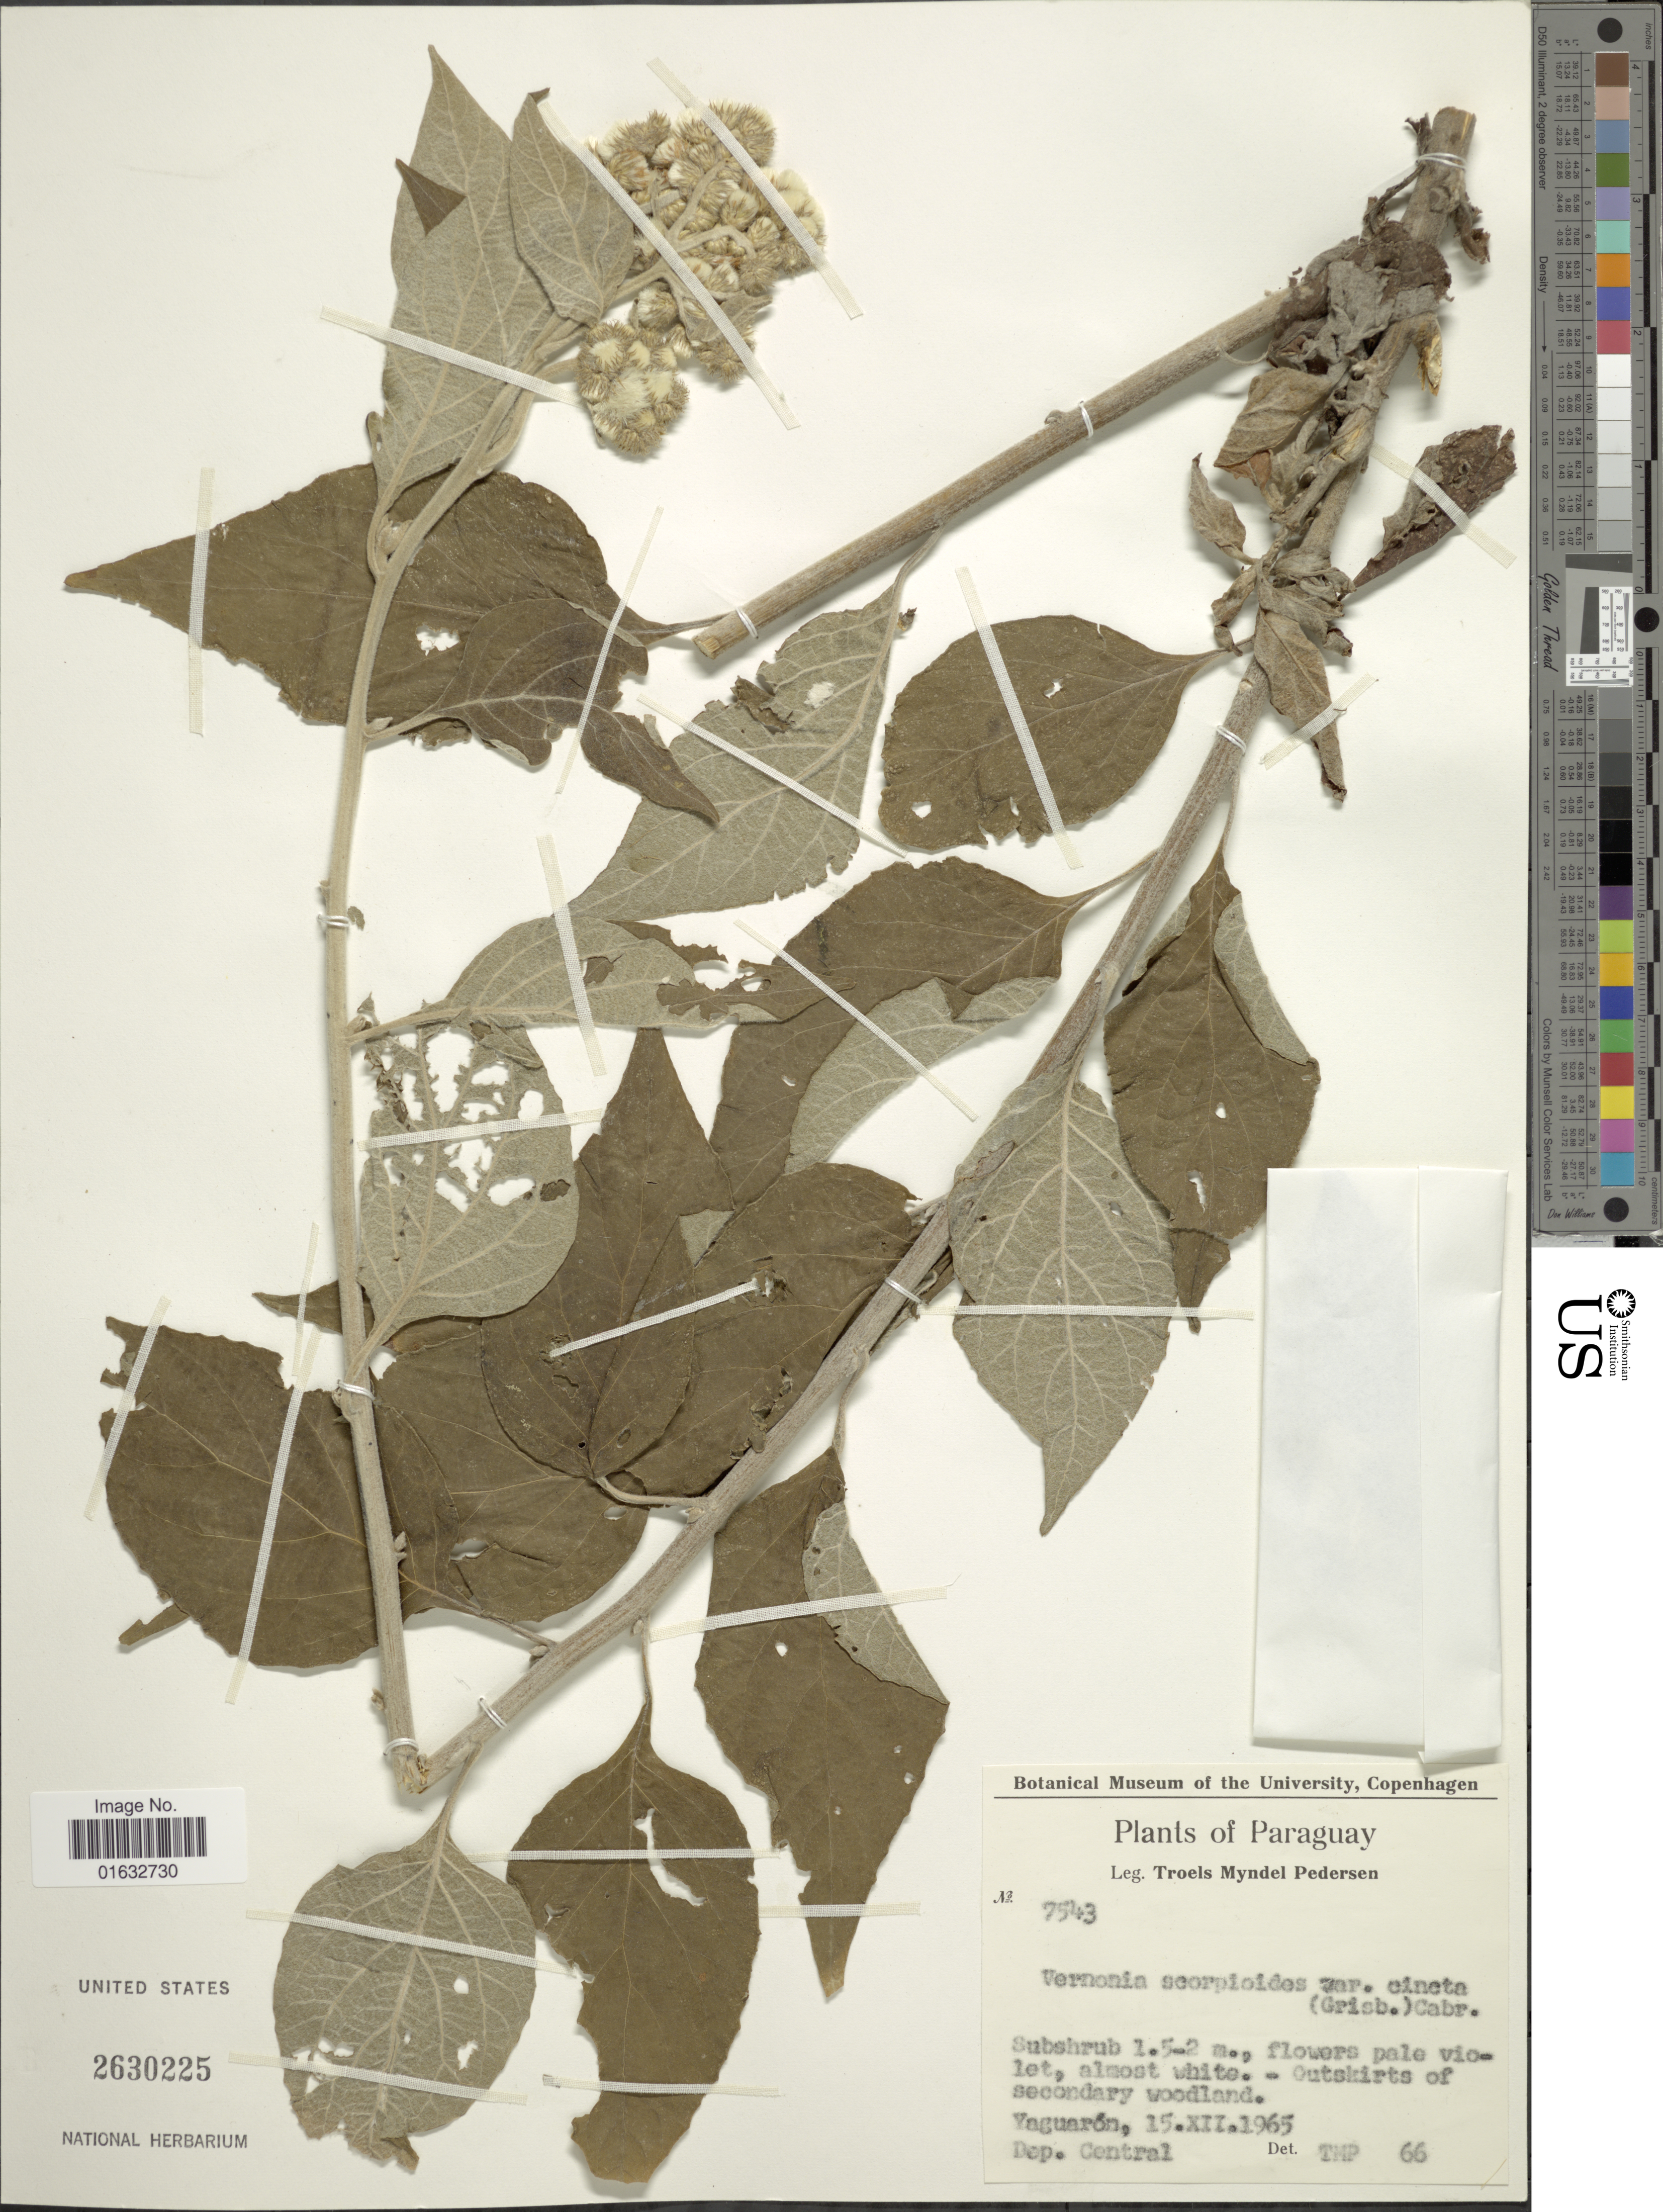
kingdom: Plantae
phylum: Tracheophyta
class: Magnoliopsida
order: Asterales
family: Asteraceae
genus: Cyrtocymura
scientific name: Cyrtocymura scorpioides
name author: (Lam.) H. Rob.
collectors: T. Pederson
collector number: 7543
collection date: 1965-12-15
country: Paraguay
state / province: Central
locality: Yaguaron, Dep. Central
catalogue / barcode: US 2630225